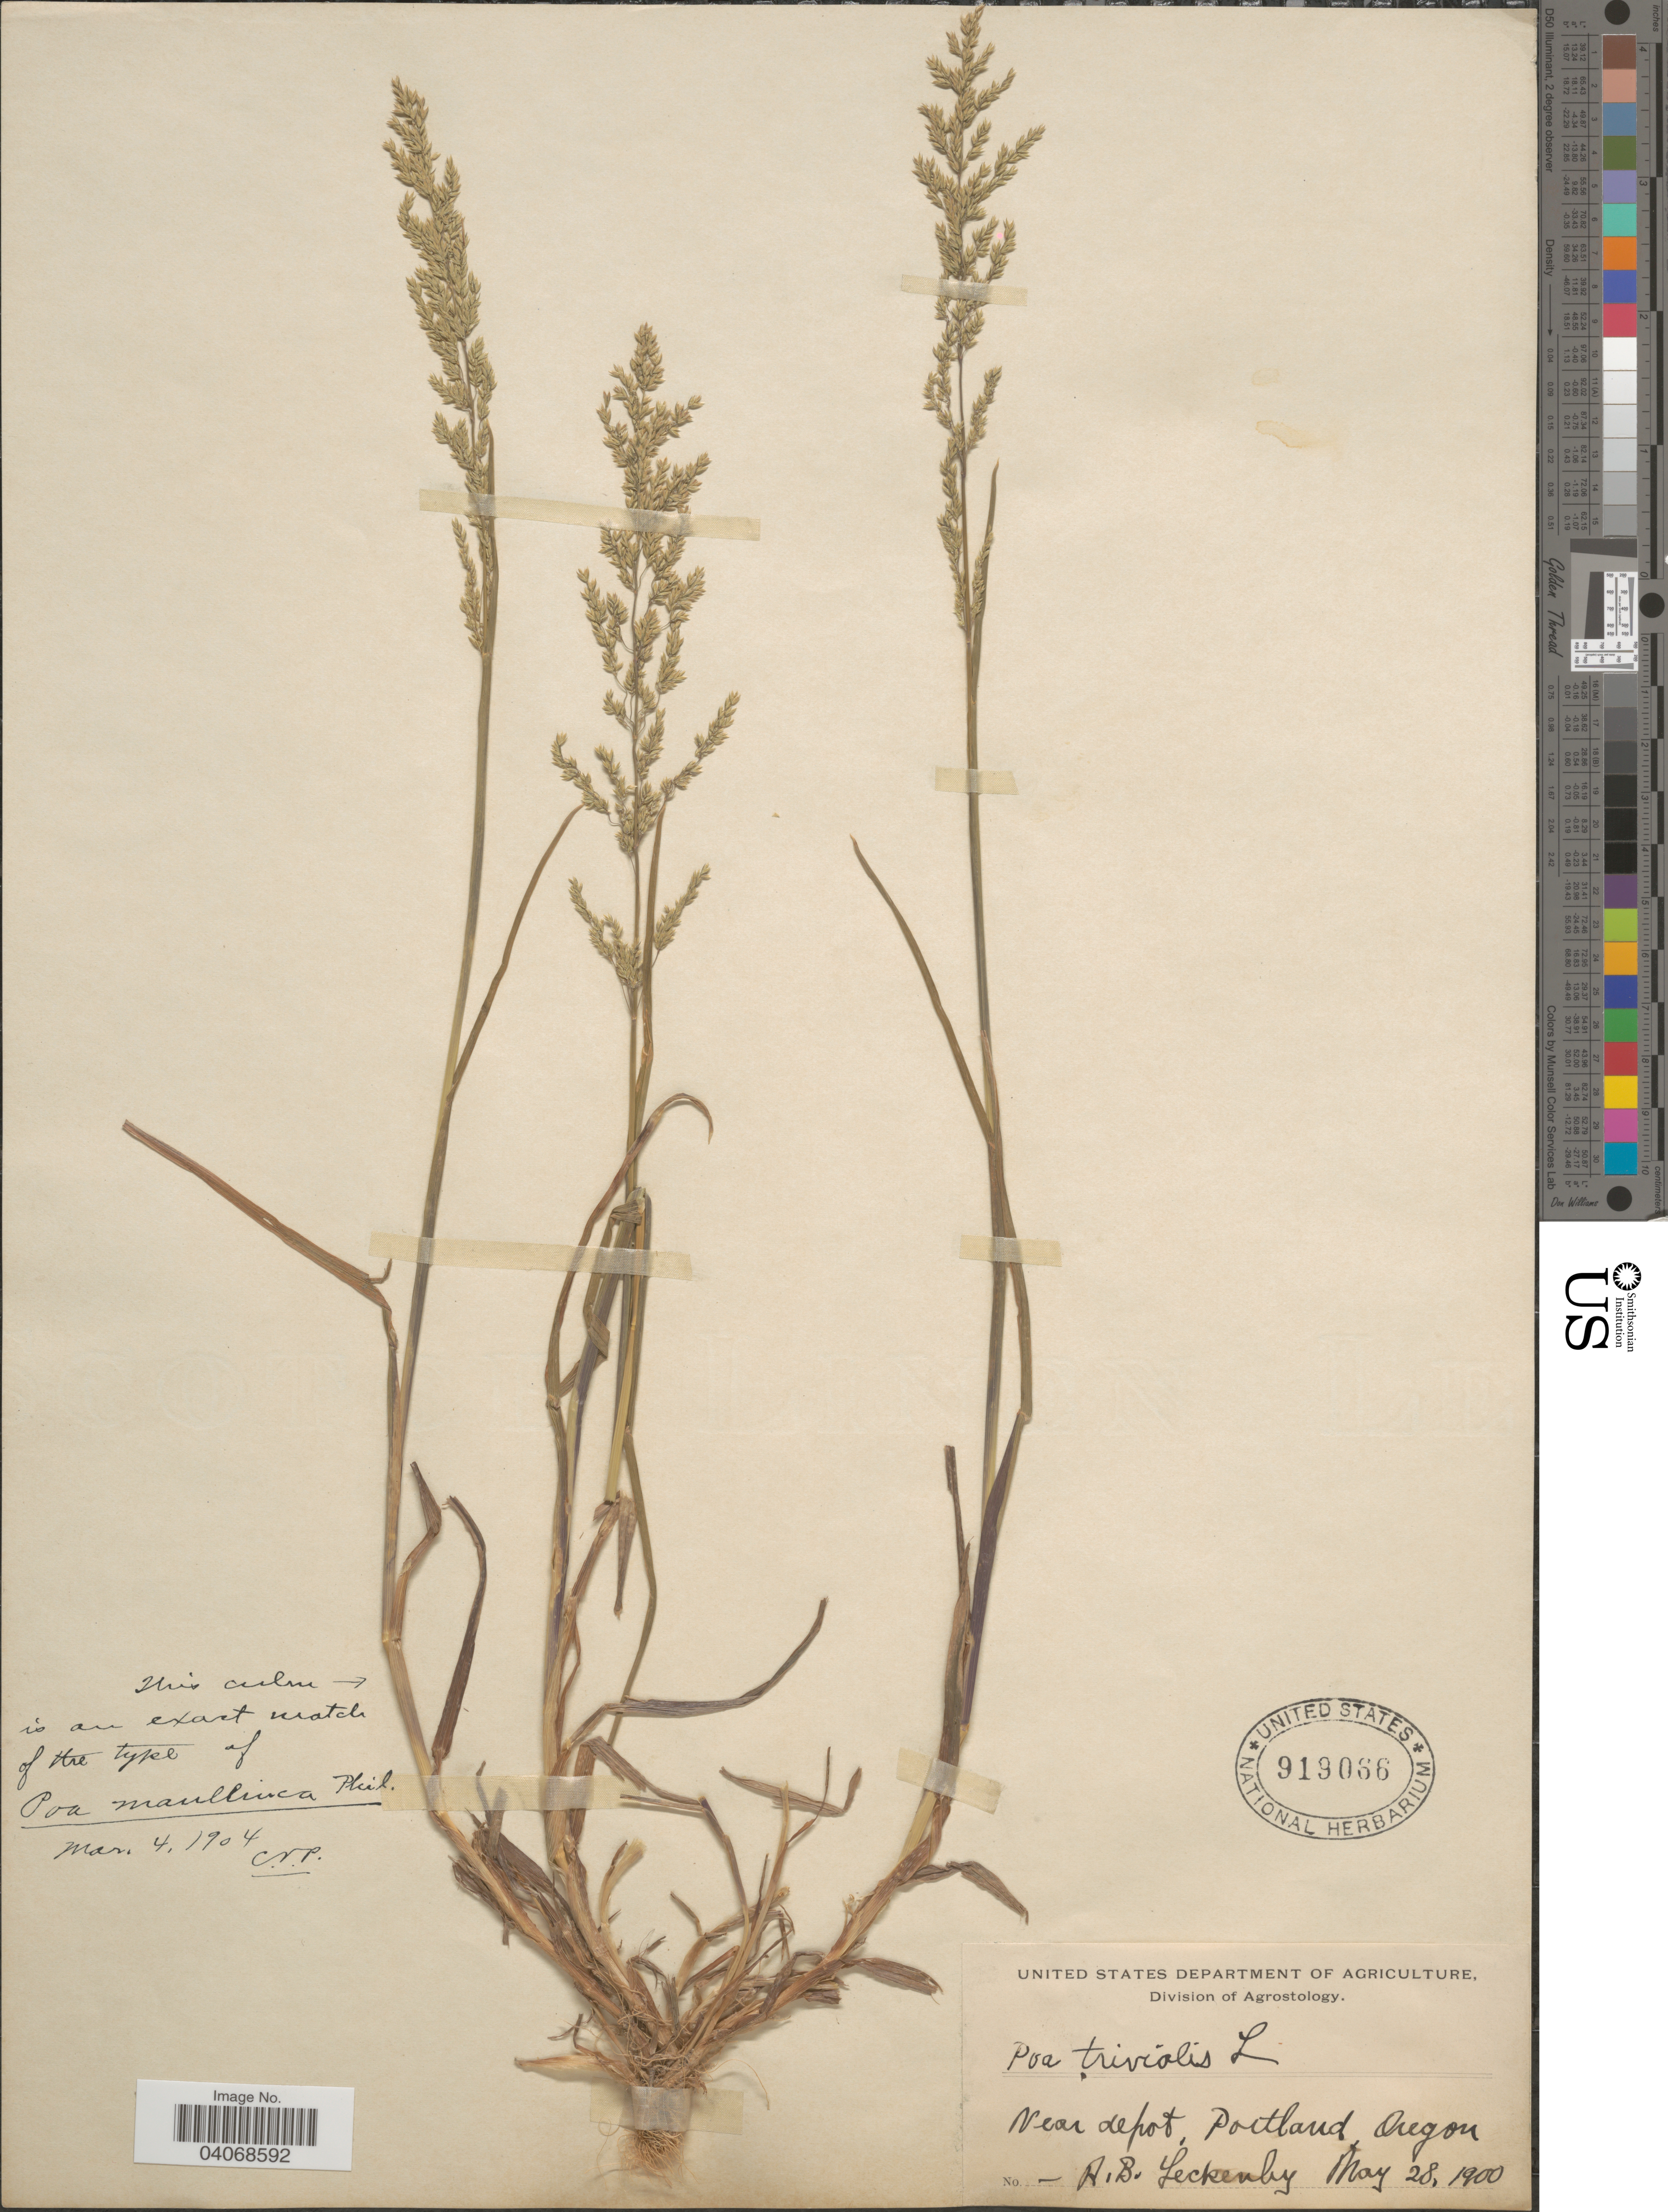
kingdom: Plantae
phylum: Tracheophyta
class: Liliopsida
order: Poales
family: Poaceae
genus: Poa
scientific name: Poa trivialis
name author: L.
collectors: A. Leckenby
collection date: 1900-05-28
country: United States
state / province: Oregon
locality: Near depot, Portland.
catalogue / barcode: US 919066